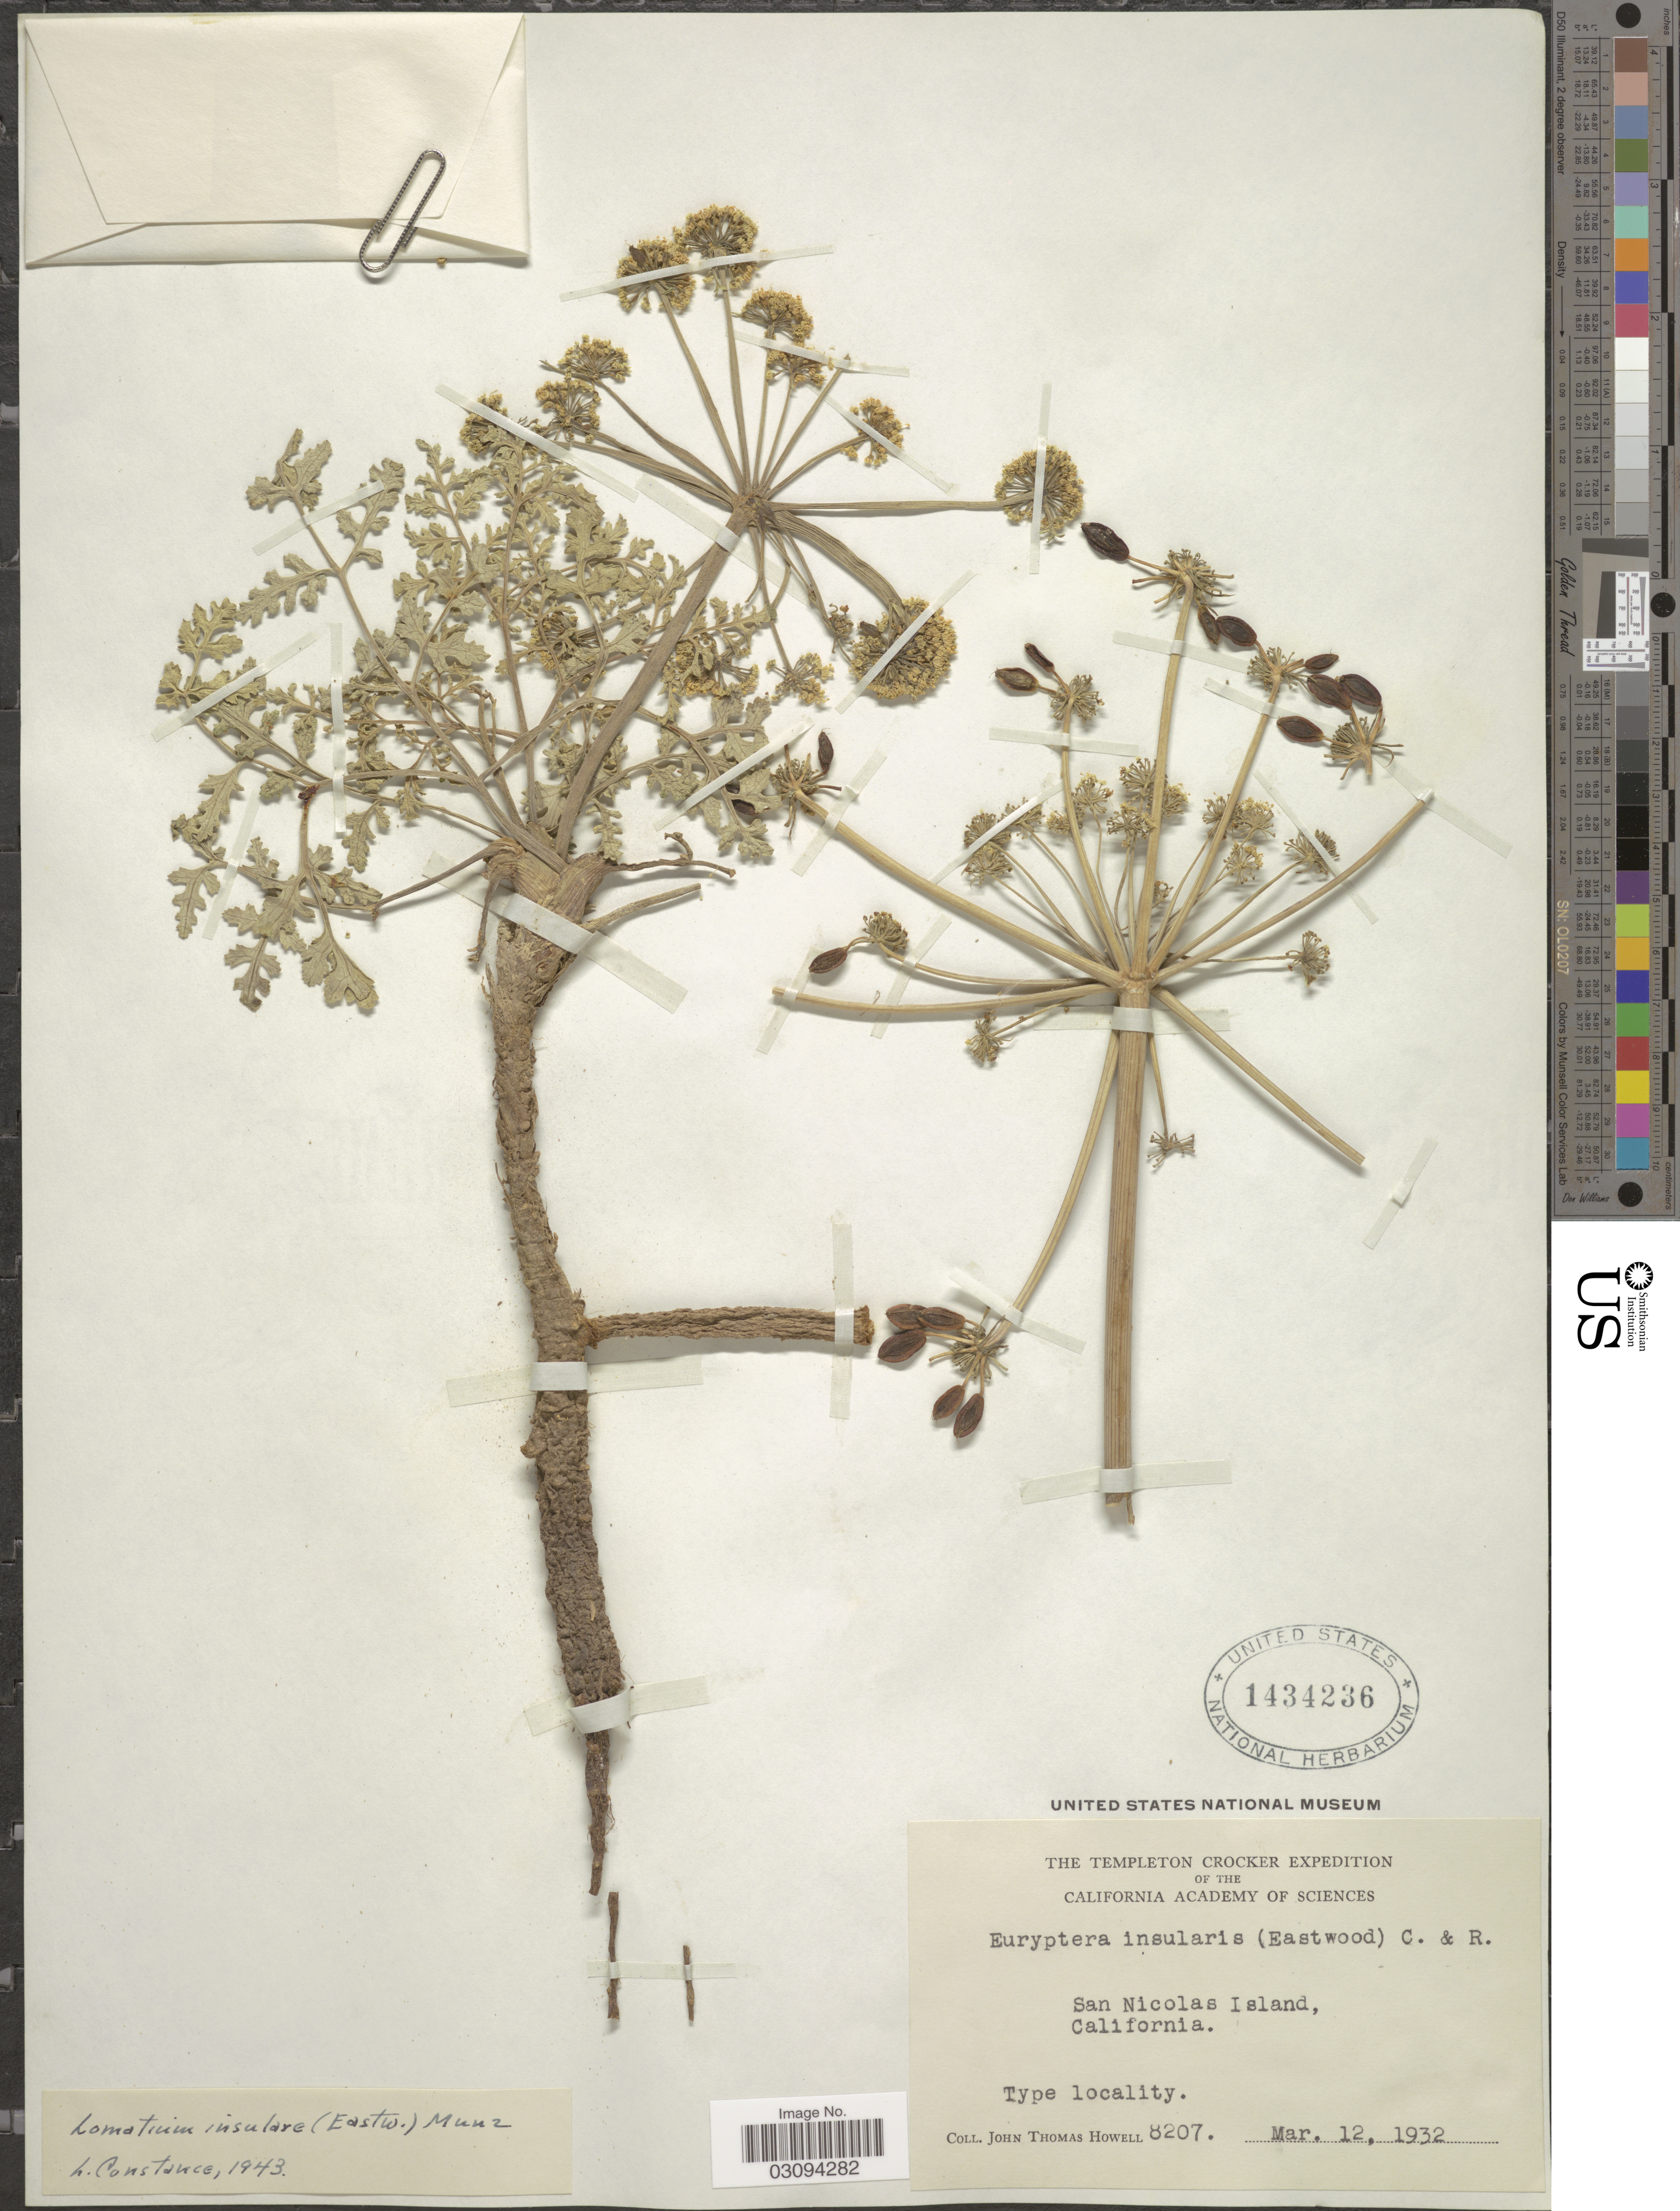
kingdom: Plantae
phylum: Tracheophyta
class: Magnoliopsida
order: Apiales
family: Apiaceae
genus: Lomatium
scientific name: Lomatium insulare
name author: (Eastw.) Munz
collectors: J. T. Howell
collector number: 8207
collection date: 1932-03-12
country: United States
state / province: California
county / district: Ventura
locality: San Nicolas Island.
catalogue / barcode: US 1434236